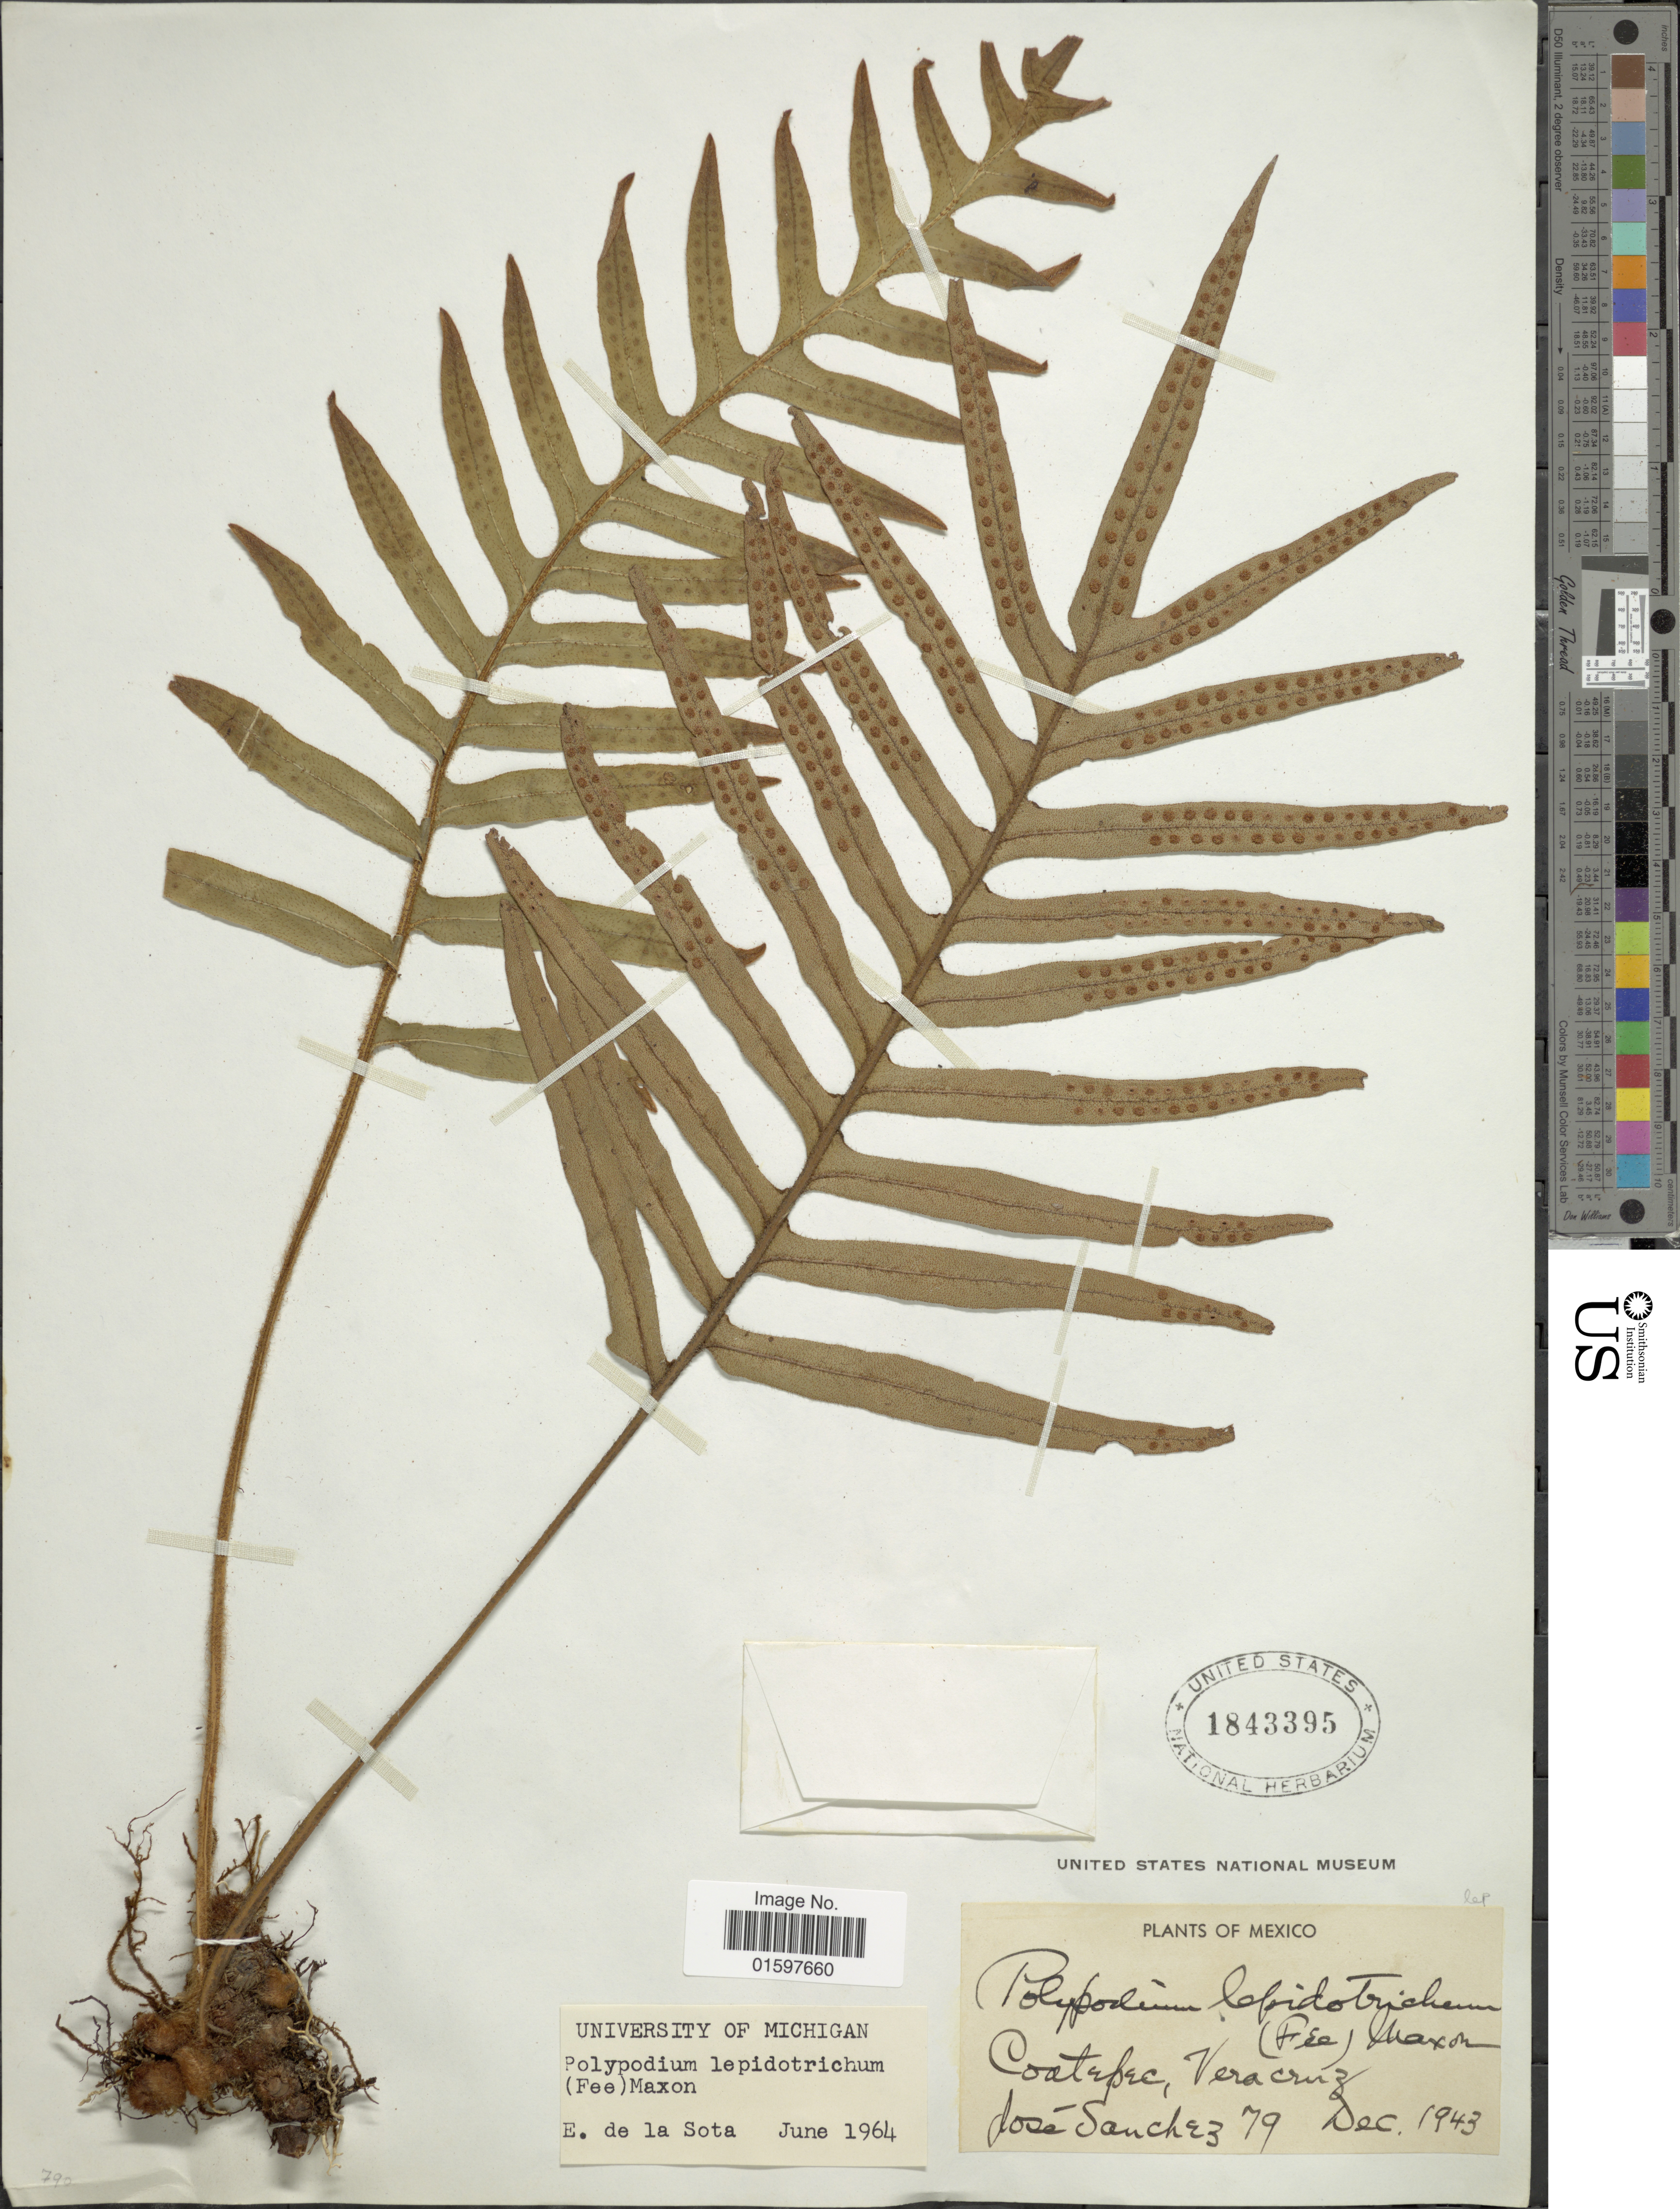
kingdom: Plantae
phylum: Tracheophyta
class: Polypodiopsida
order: Polypodiales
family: Polypodiaceae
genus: Pleopeltis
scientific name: Pleopeltis lepidotricha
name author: (Fée) A.R. Sm. & Tejero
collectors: J. Sánchez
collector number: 79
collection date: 1943-12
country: Mexico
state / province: Veracruz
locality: Coatepec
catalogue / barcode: US 1843395